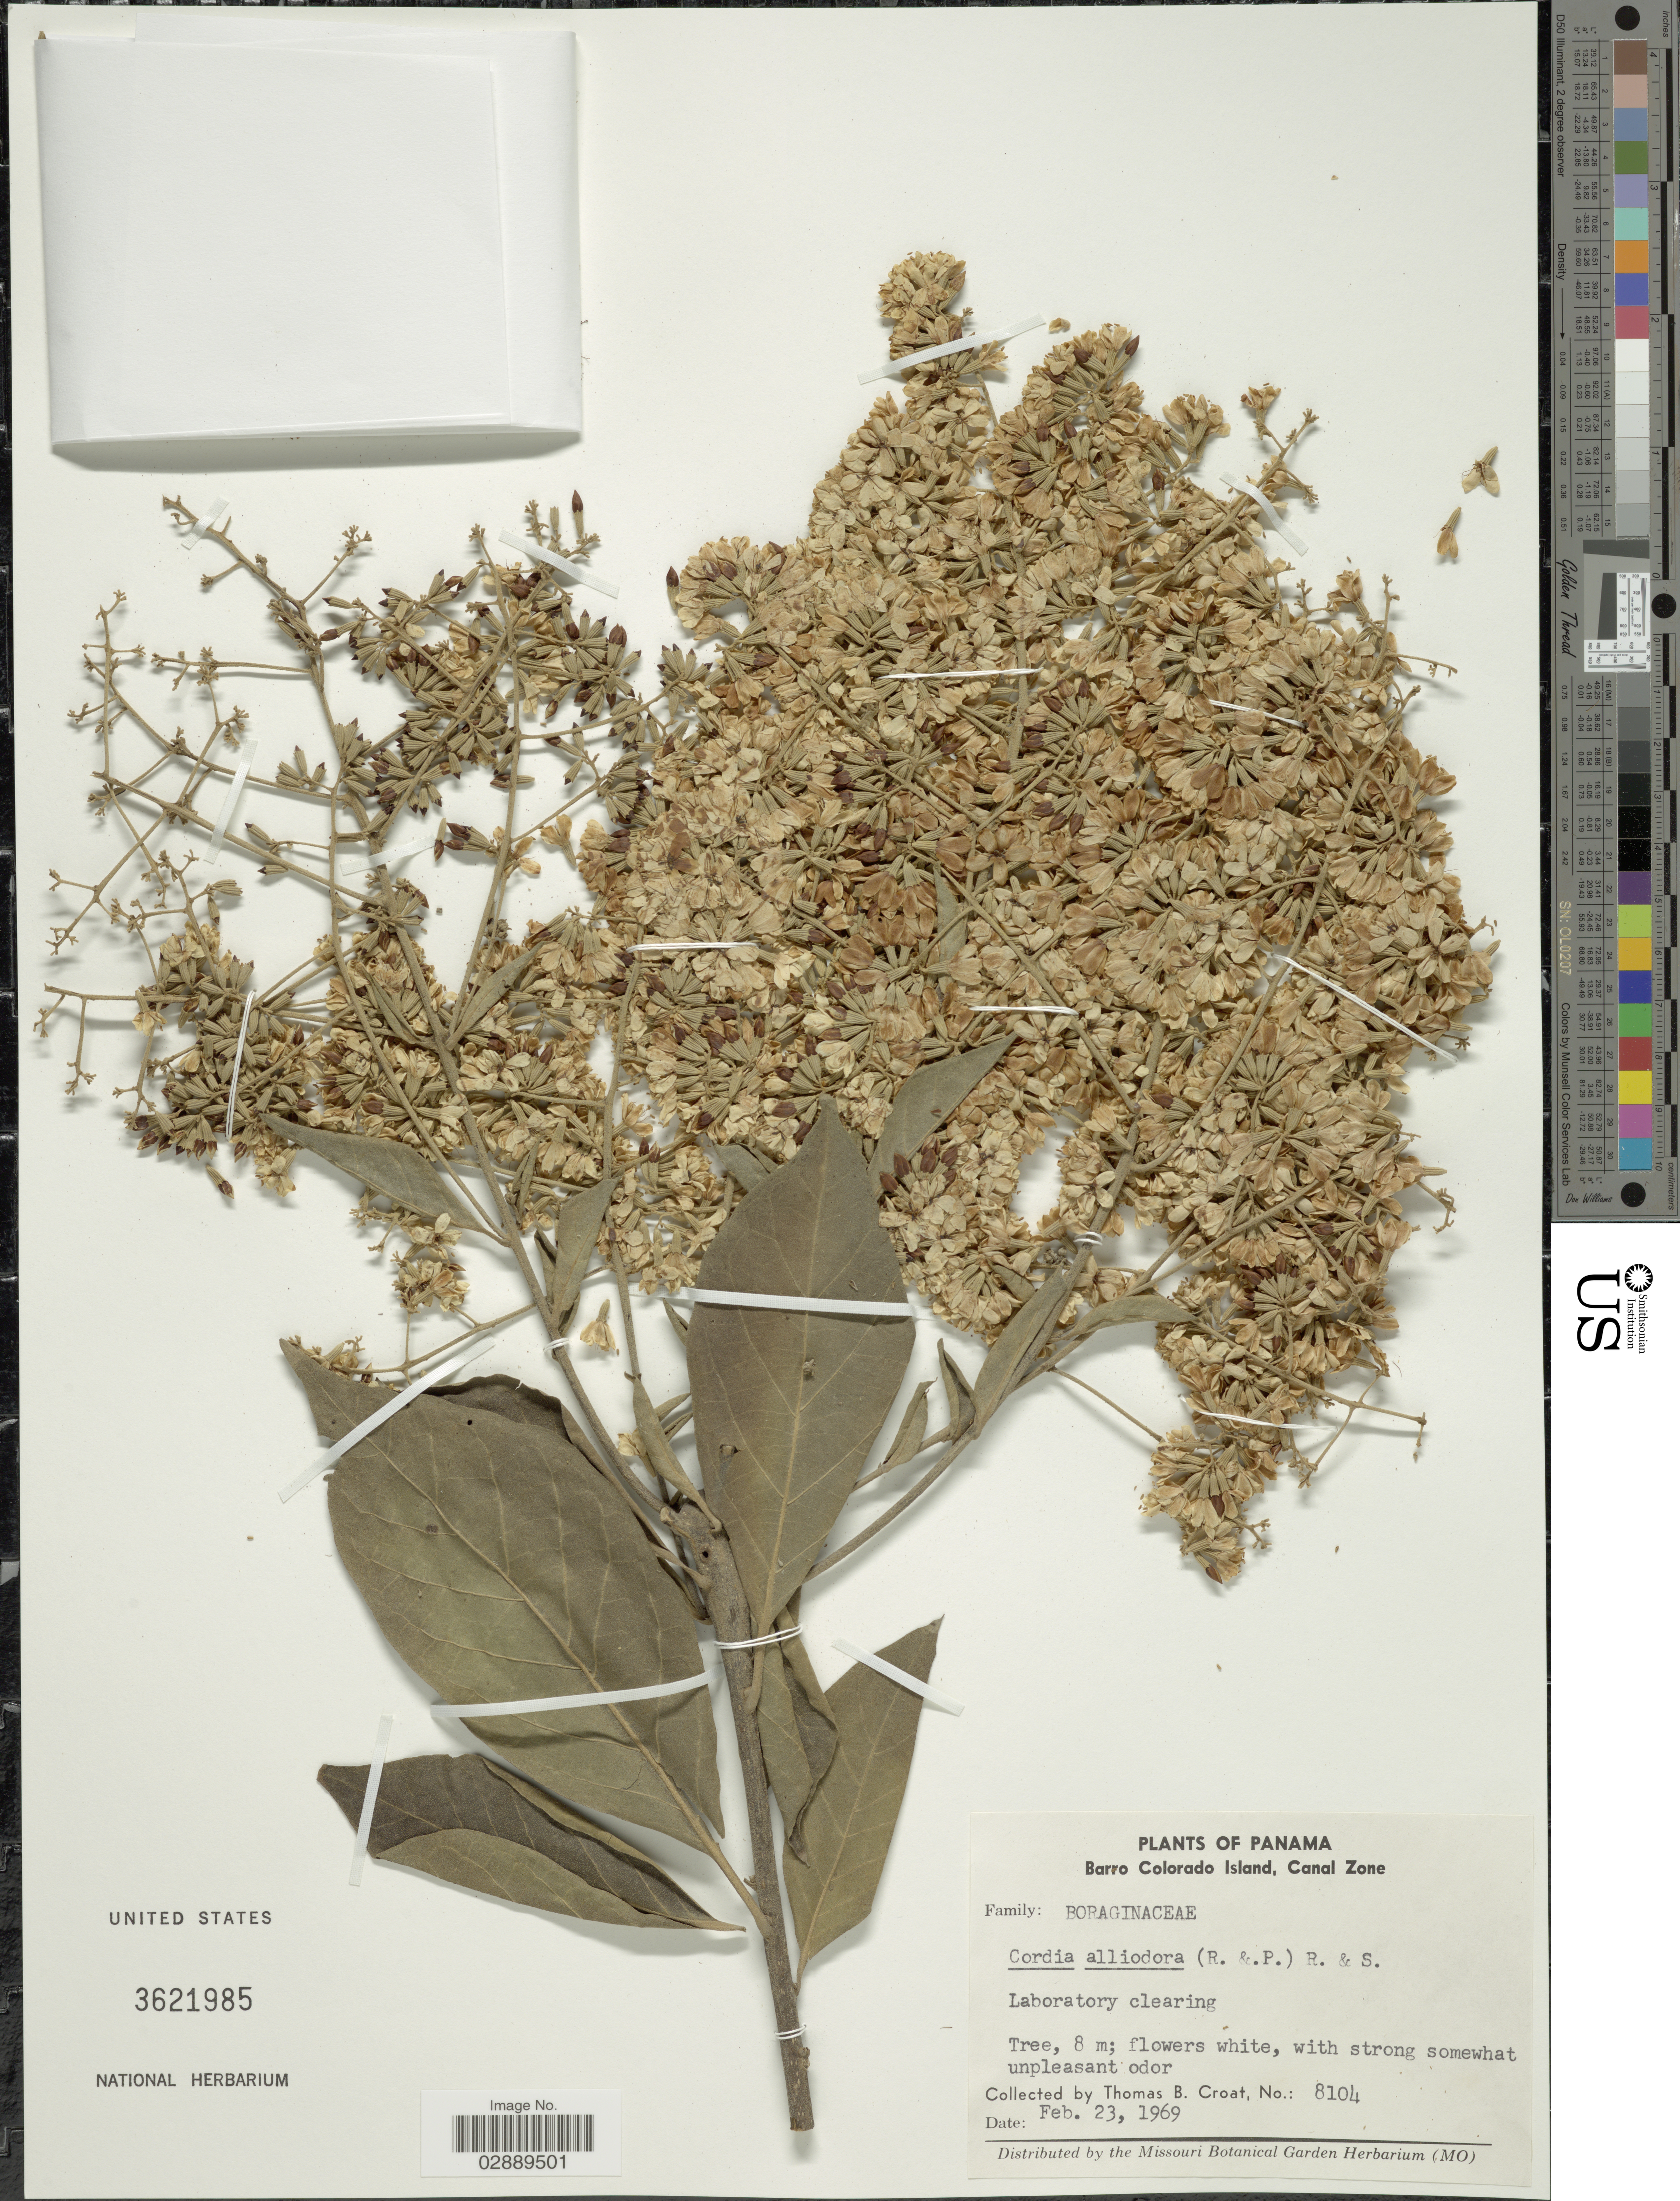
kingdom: Plantae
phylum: Tracheophyta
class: Magnoliopsida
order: Boraginales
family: Cordiaceae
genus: Cordia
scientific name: Cordia alliodora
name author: (Ruiz & Pav.) Oken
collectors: T. B. Croat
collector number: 8104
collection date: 1969-02-23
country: Panama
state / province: Panamá Oeste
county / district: Canal Zone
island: Barro Colorado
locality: Barro Colorado Island, Canal Zone.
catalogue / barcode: US 3621985